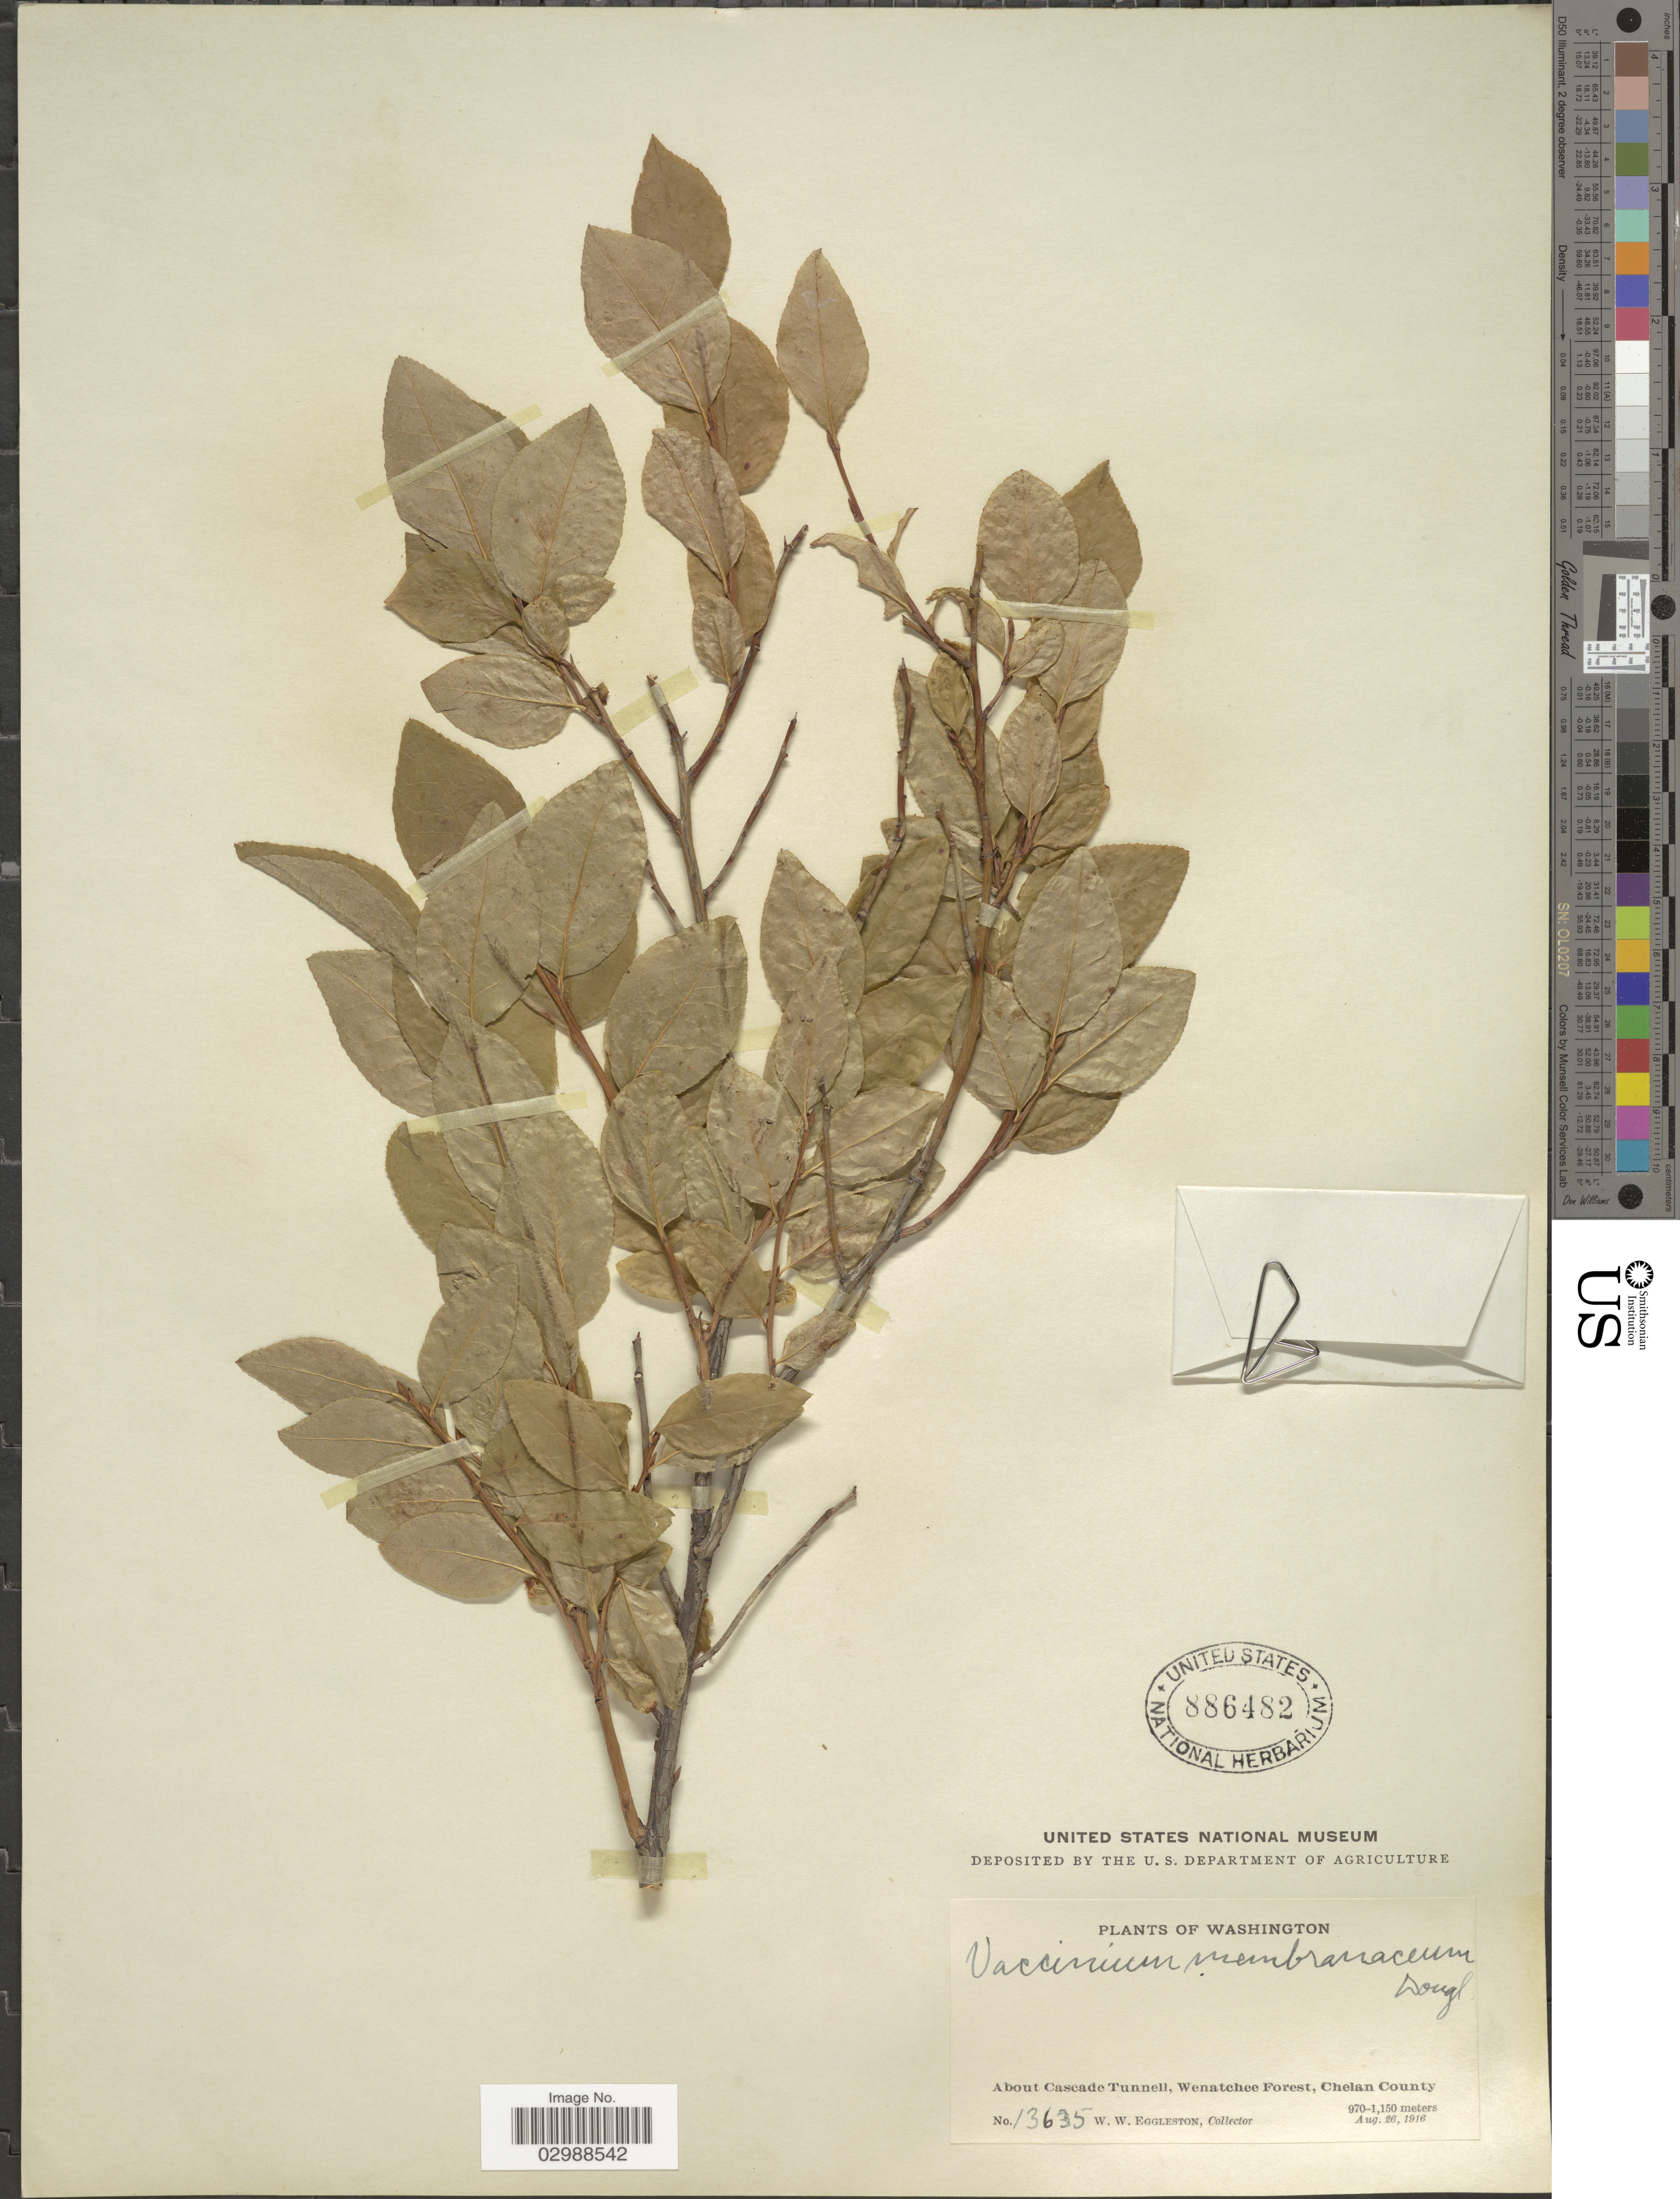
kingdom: Plantae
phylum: Tracheophyta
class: Magnoliopsida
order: Ericales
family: Ericaceae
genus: Vaccinium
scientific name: Vaccinium membranaceum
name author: Douglas ex Torr.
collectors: W. W. Eggleston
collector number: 13635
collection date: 1916-08-26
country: United States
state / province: Washington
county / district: Chelan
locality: About Cascade Tunnell, Wenatchee Forest, Chelan County.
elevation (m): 970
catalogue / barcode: US 886482